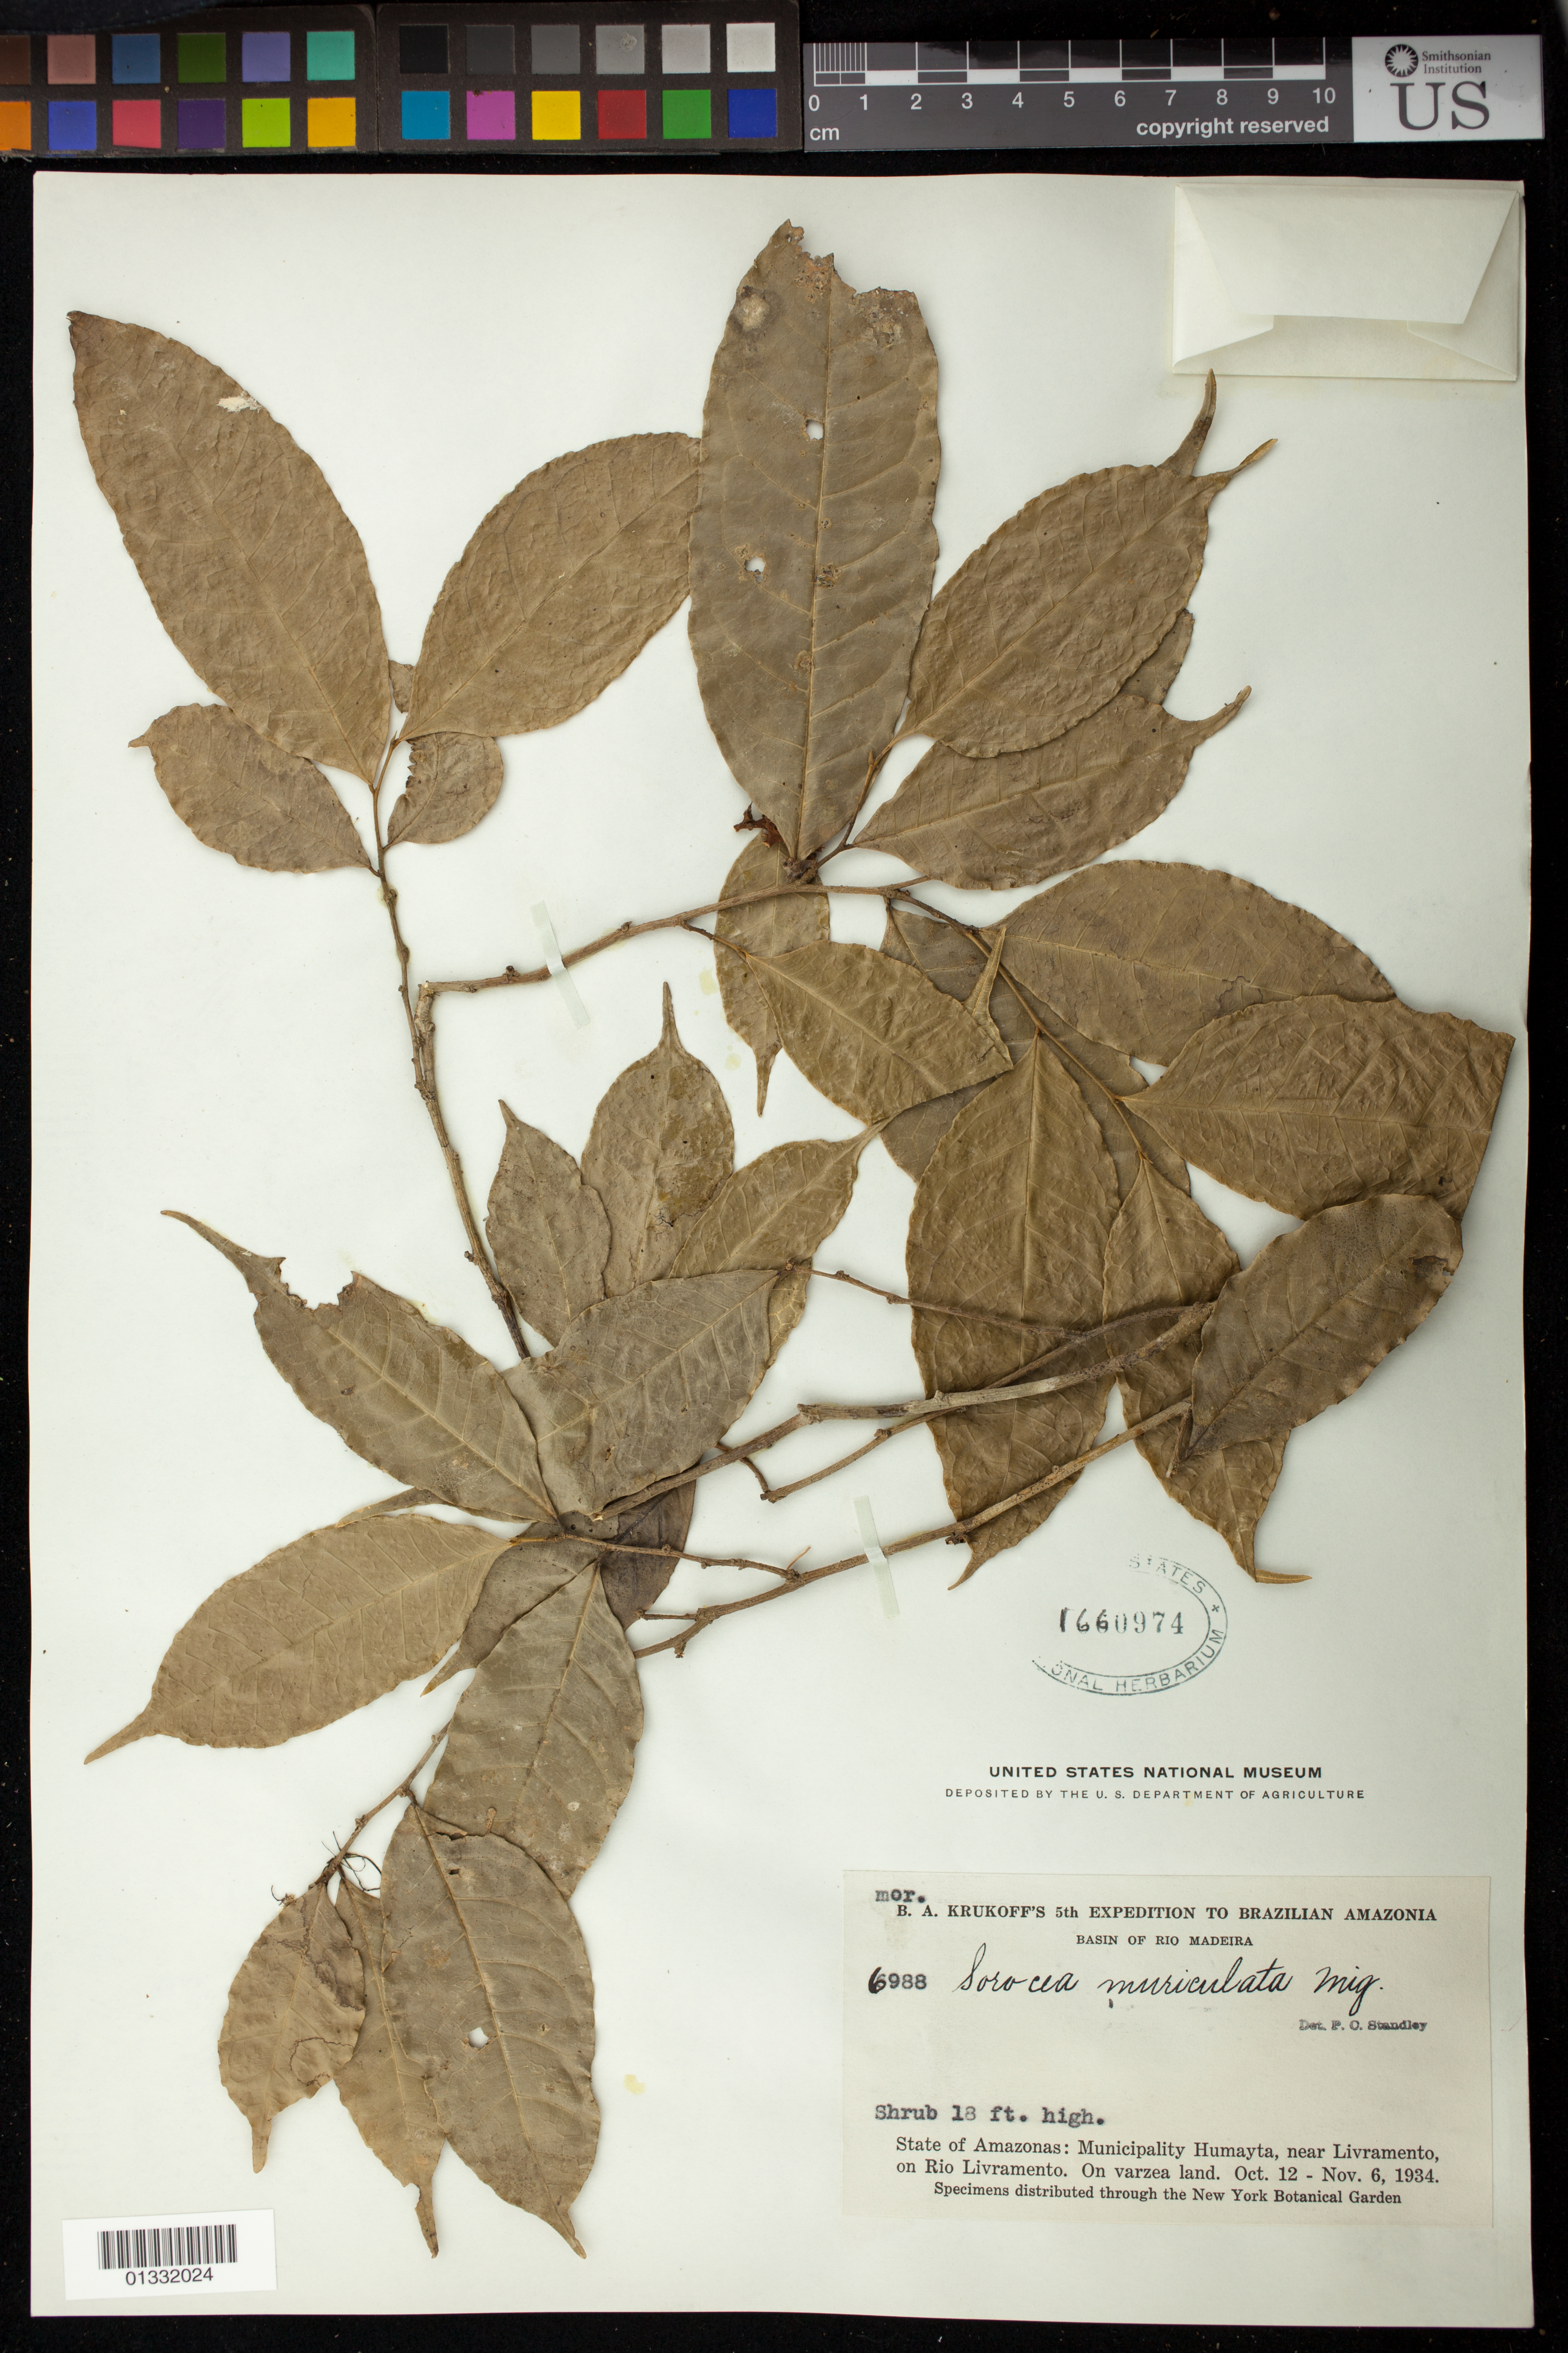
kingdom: Plantae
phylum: Tracheophyta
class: Magnoliopsida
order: Rosales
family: Moraceae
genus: Sorocea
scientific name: Sorocea muriculata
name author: Miq.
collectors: B. A. Krukoff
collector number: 6988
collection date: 1934-10-12,1934-11-06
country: Brazil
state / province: Amazonas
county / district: Humaitá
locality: Near Livramento, on Rio Livramento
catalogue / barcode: US 1660974